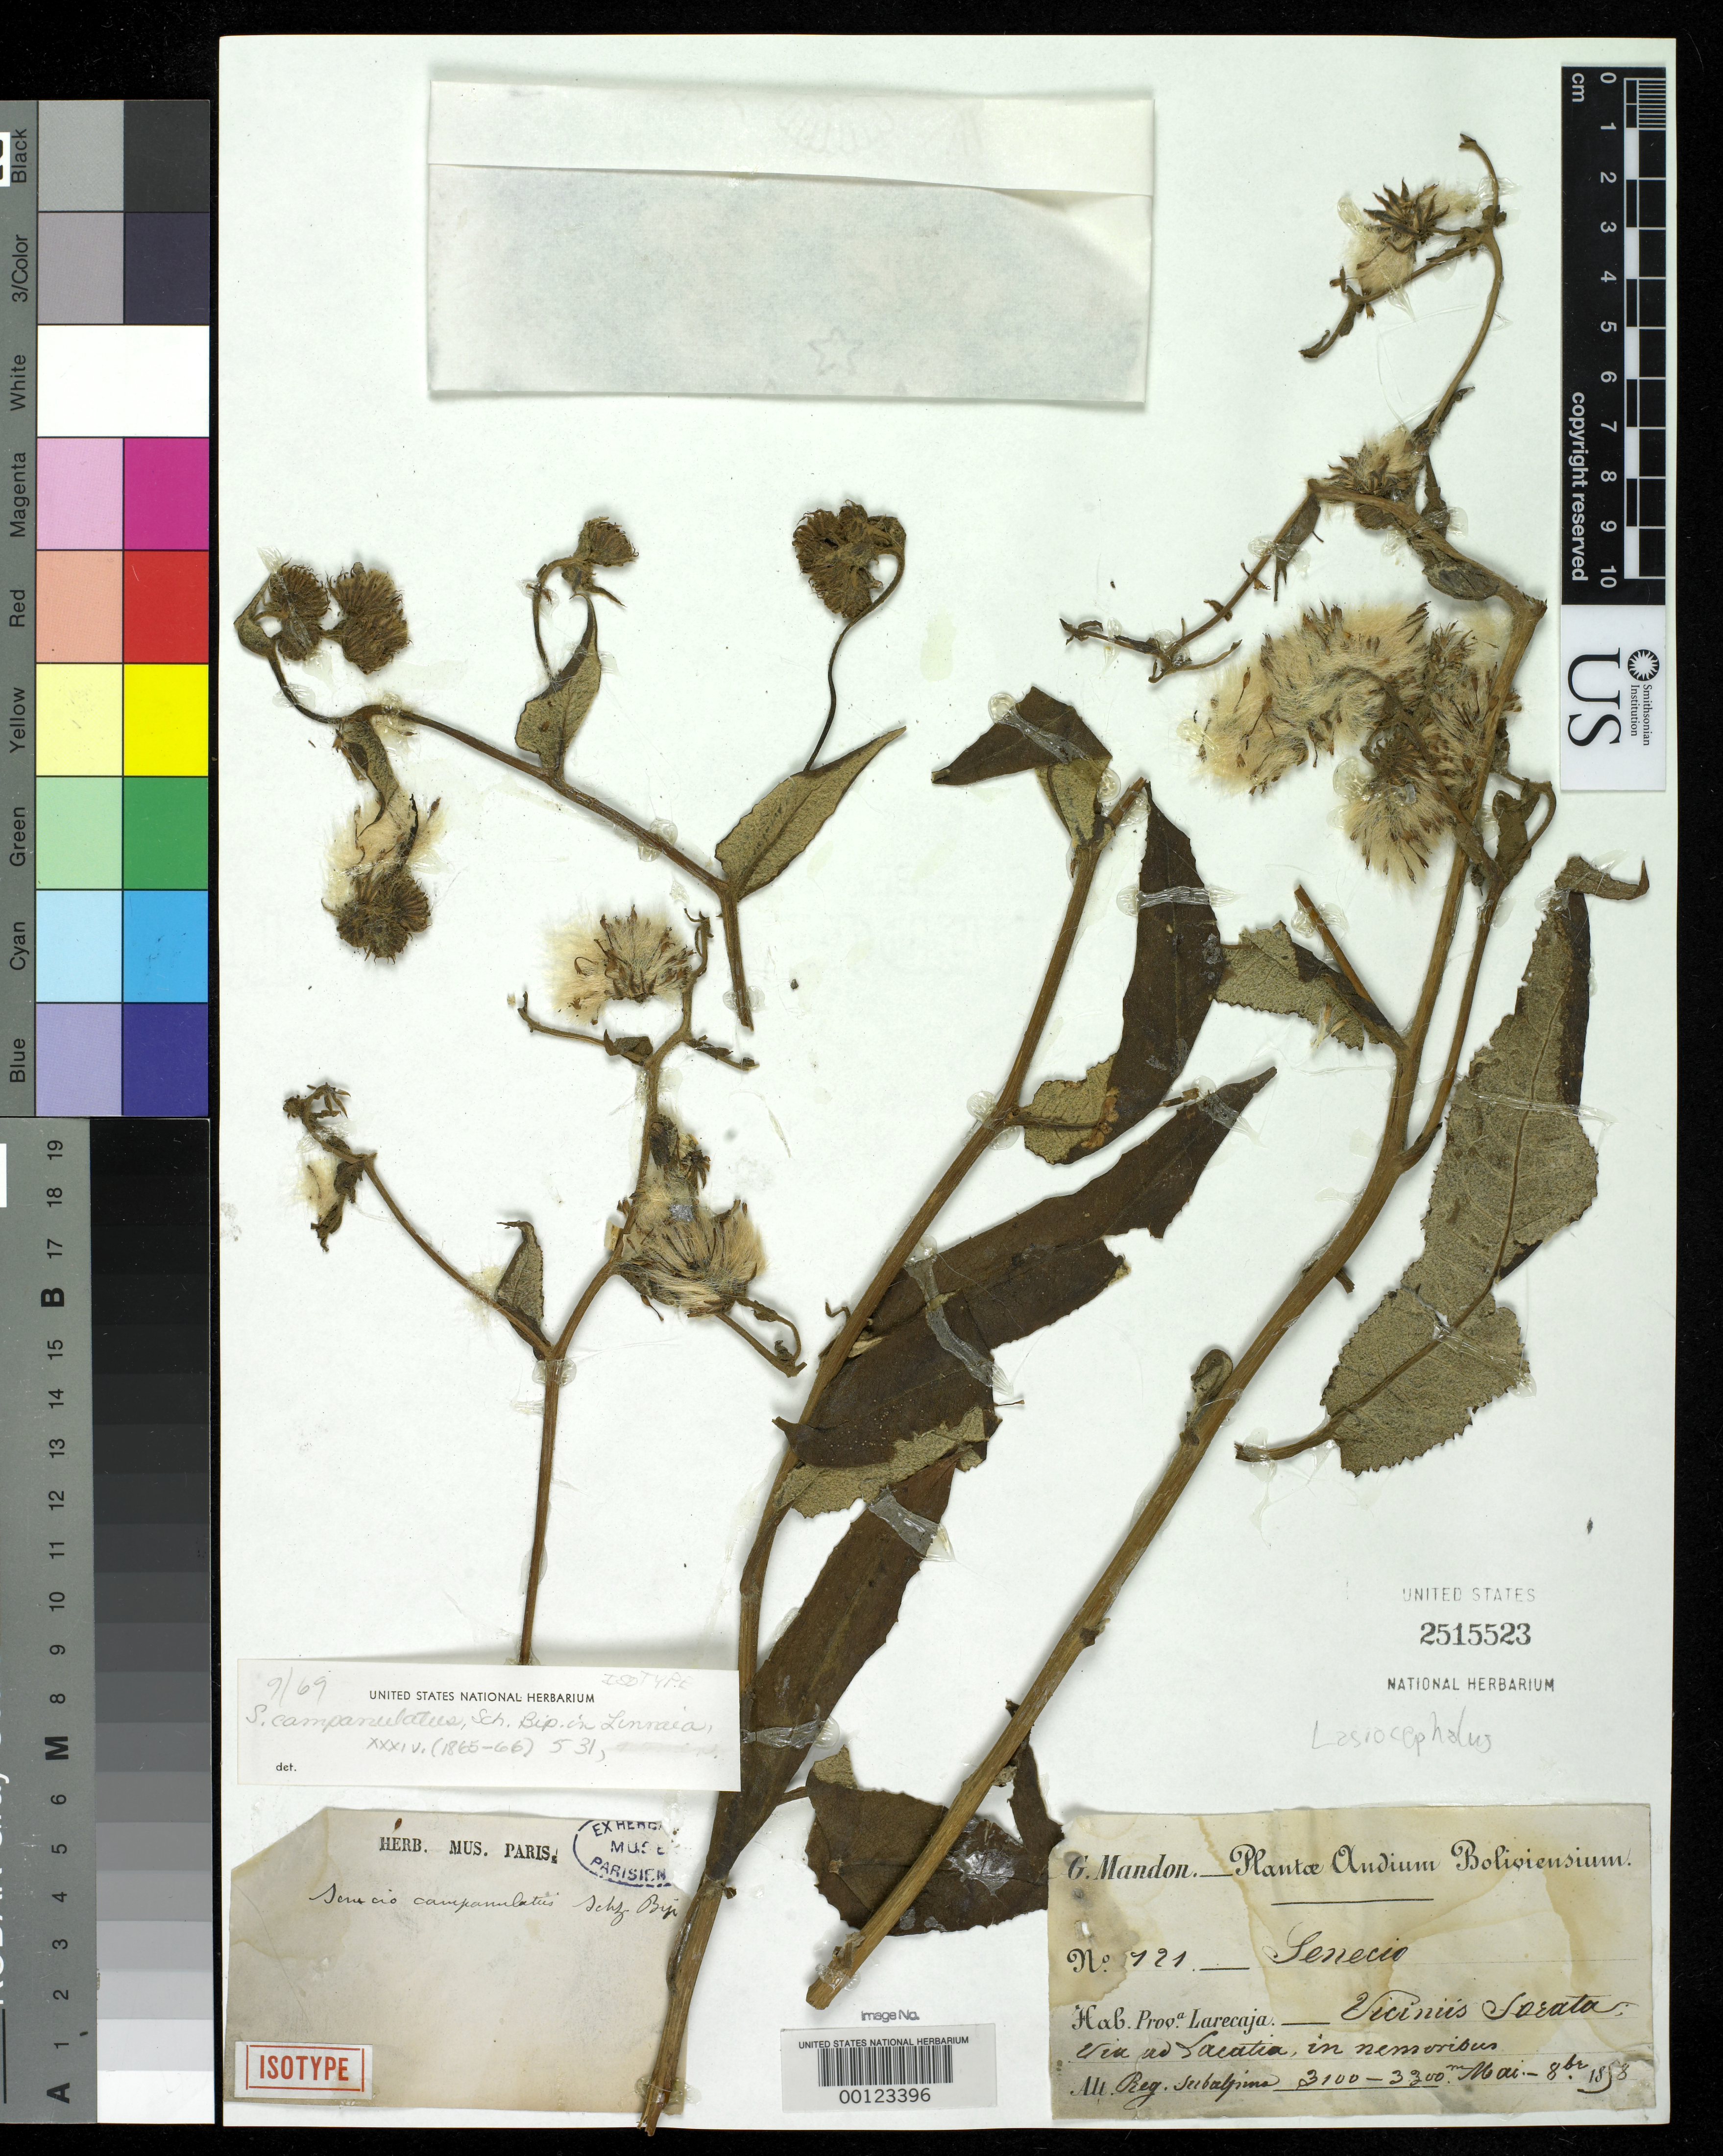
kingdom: Plantae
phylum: Tracheophyta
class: Magnoliopsida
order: Asterales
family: Asteraceae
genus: Senecio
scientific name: Senecio campanulatus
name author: Sch. Bip. ex Klatt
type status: Isotype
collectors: G. Mandon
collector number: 121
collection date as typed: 08 May 1858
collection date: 1858-05-08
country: Bolivia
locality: Larecaja, Lacatia.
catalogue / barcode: US 2515523